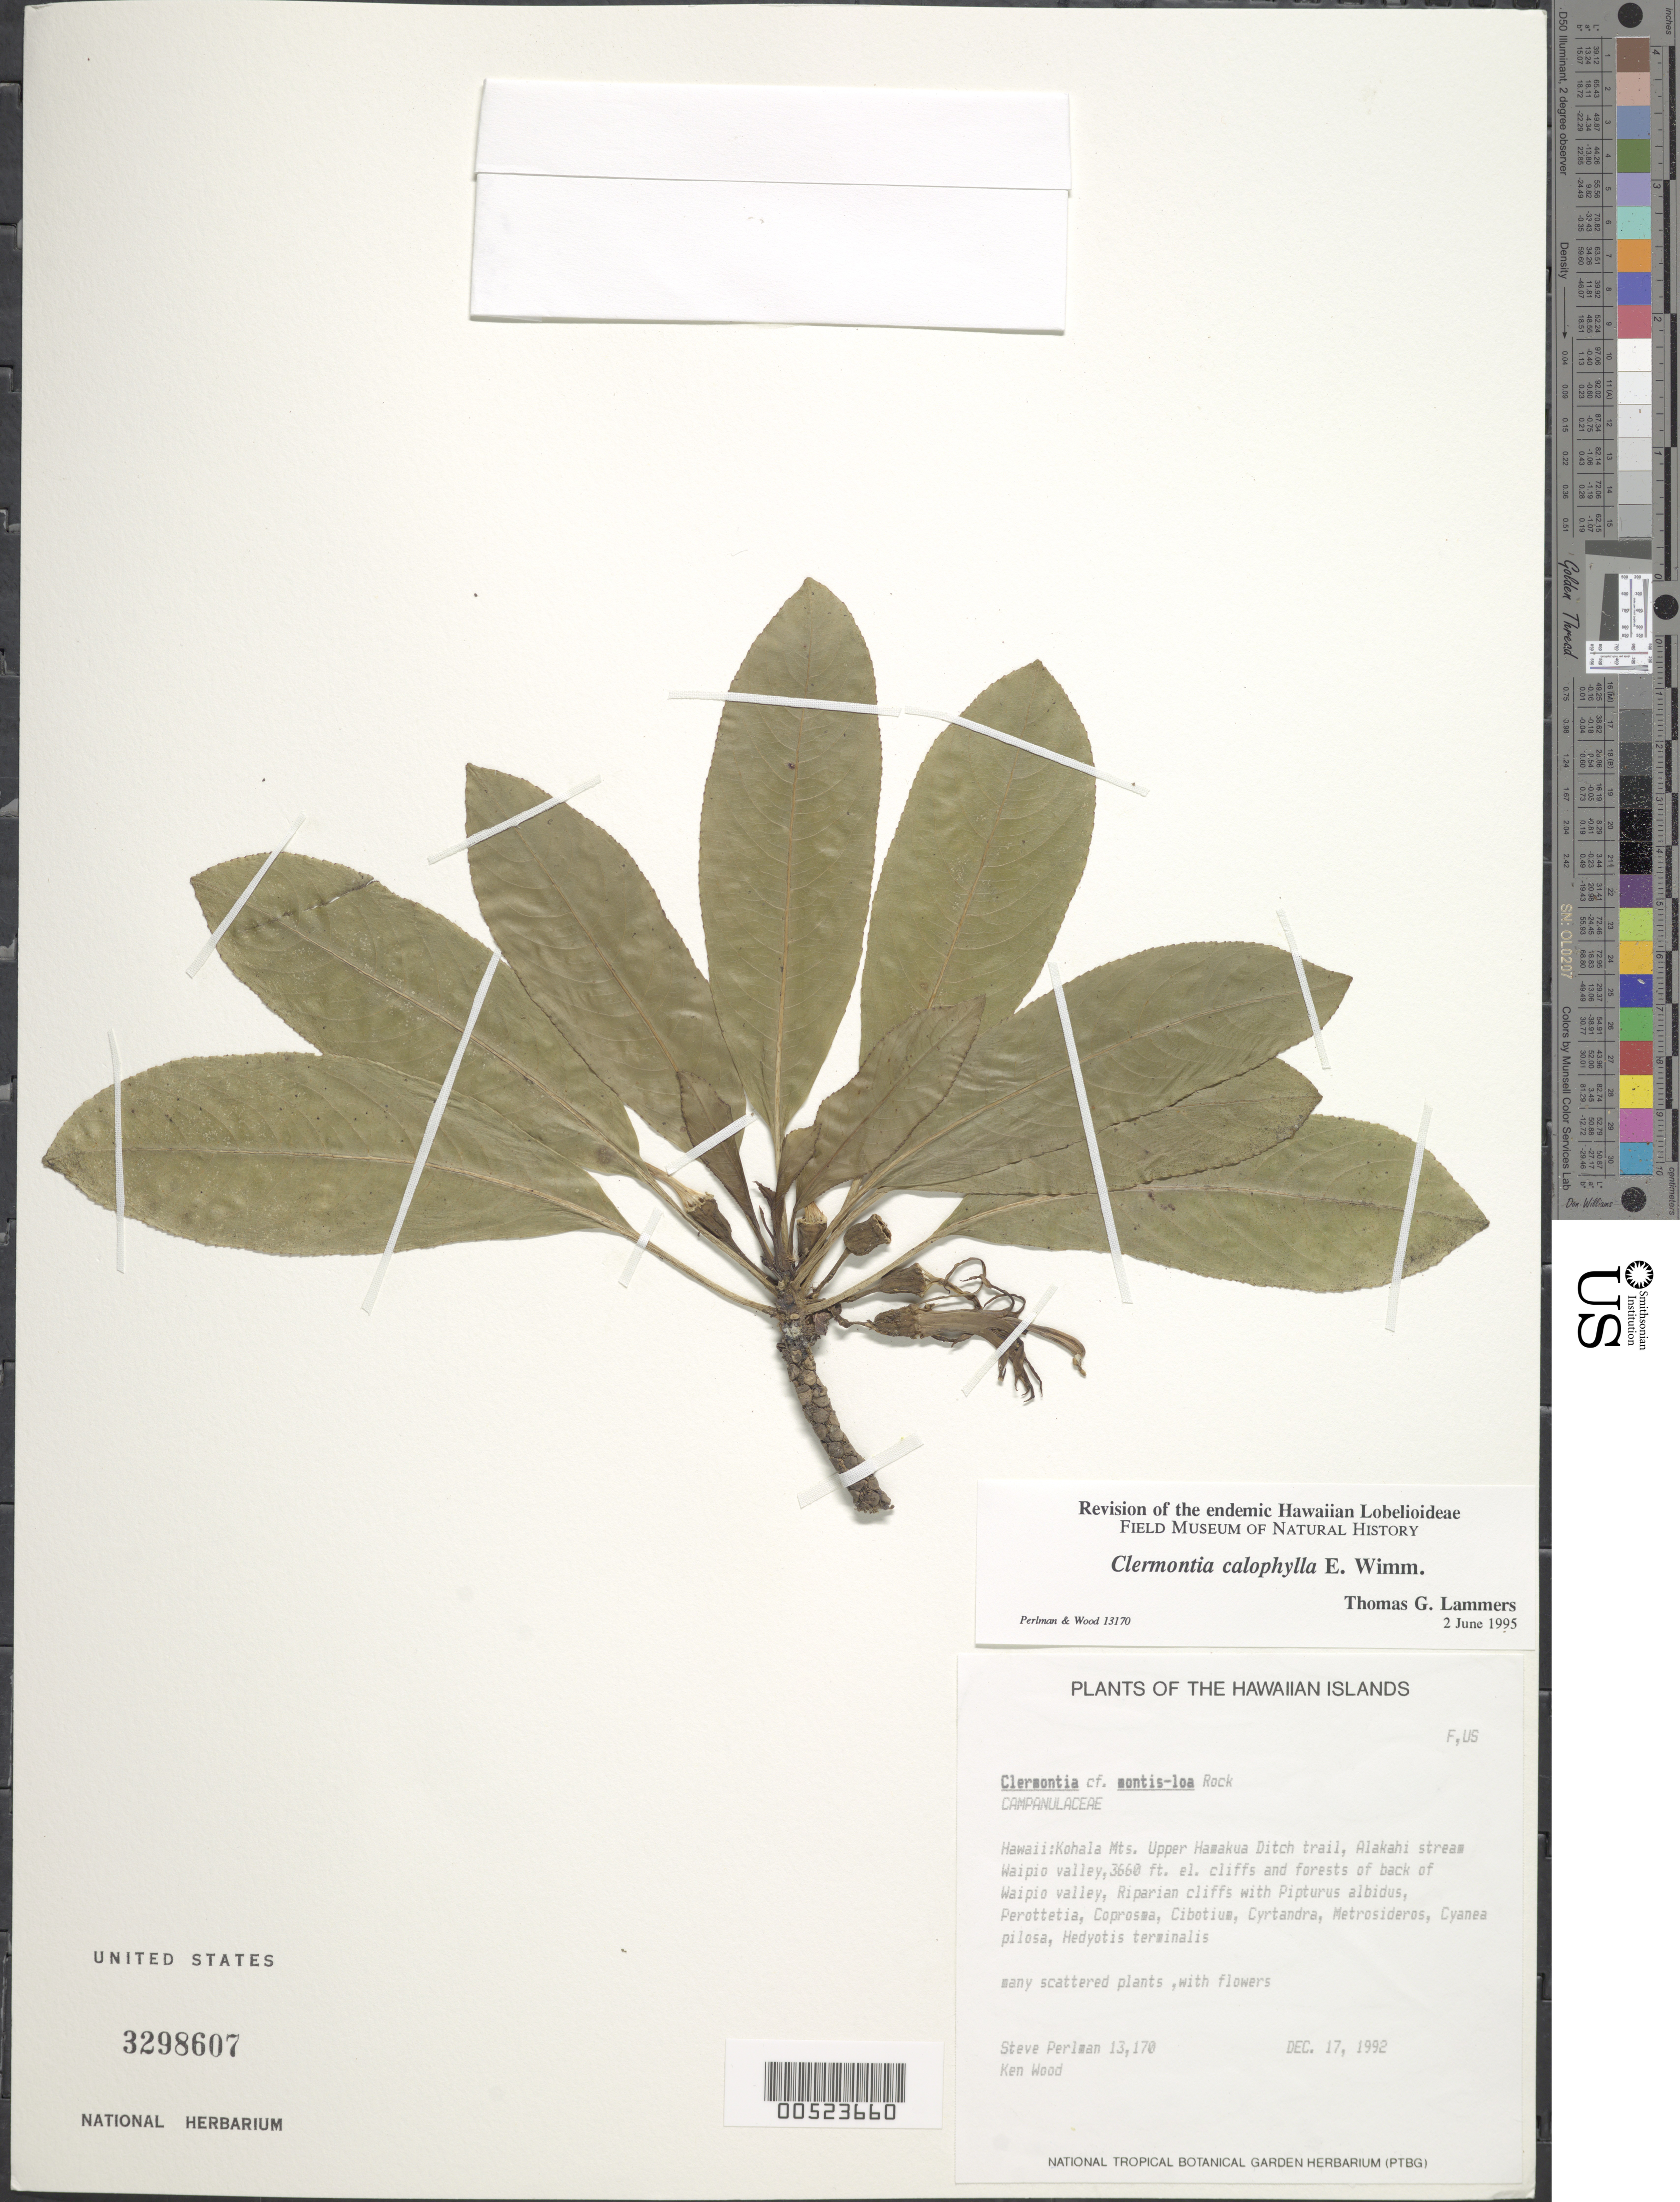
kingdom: Plantae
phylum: Tracheophyta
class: Magnoliopsida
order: Asterales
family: Campanulaceae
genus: Clermontia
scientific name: Clermontia calophylla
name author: E. Wimm.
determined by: Lammers, T. G.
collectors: S. P. Perlman & K. Wood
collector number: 13170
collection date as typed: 17 Dec 1992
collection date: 1992-12-17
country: United States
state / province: Hawaii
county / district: Hawaii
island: Hawaii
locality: Kohala Mts, Upper Hamakua Ditch Trail, Alakahi Stream, Waipio Valley, back of Waipio Valley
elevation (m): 1116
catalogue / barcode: US 3298607